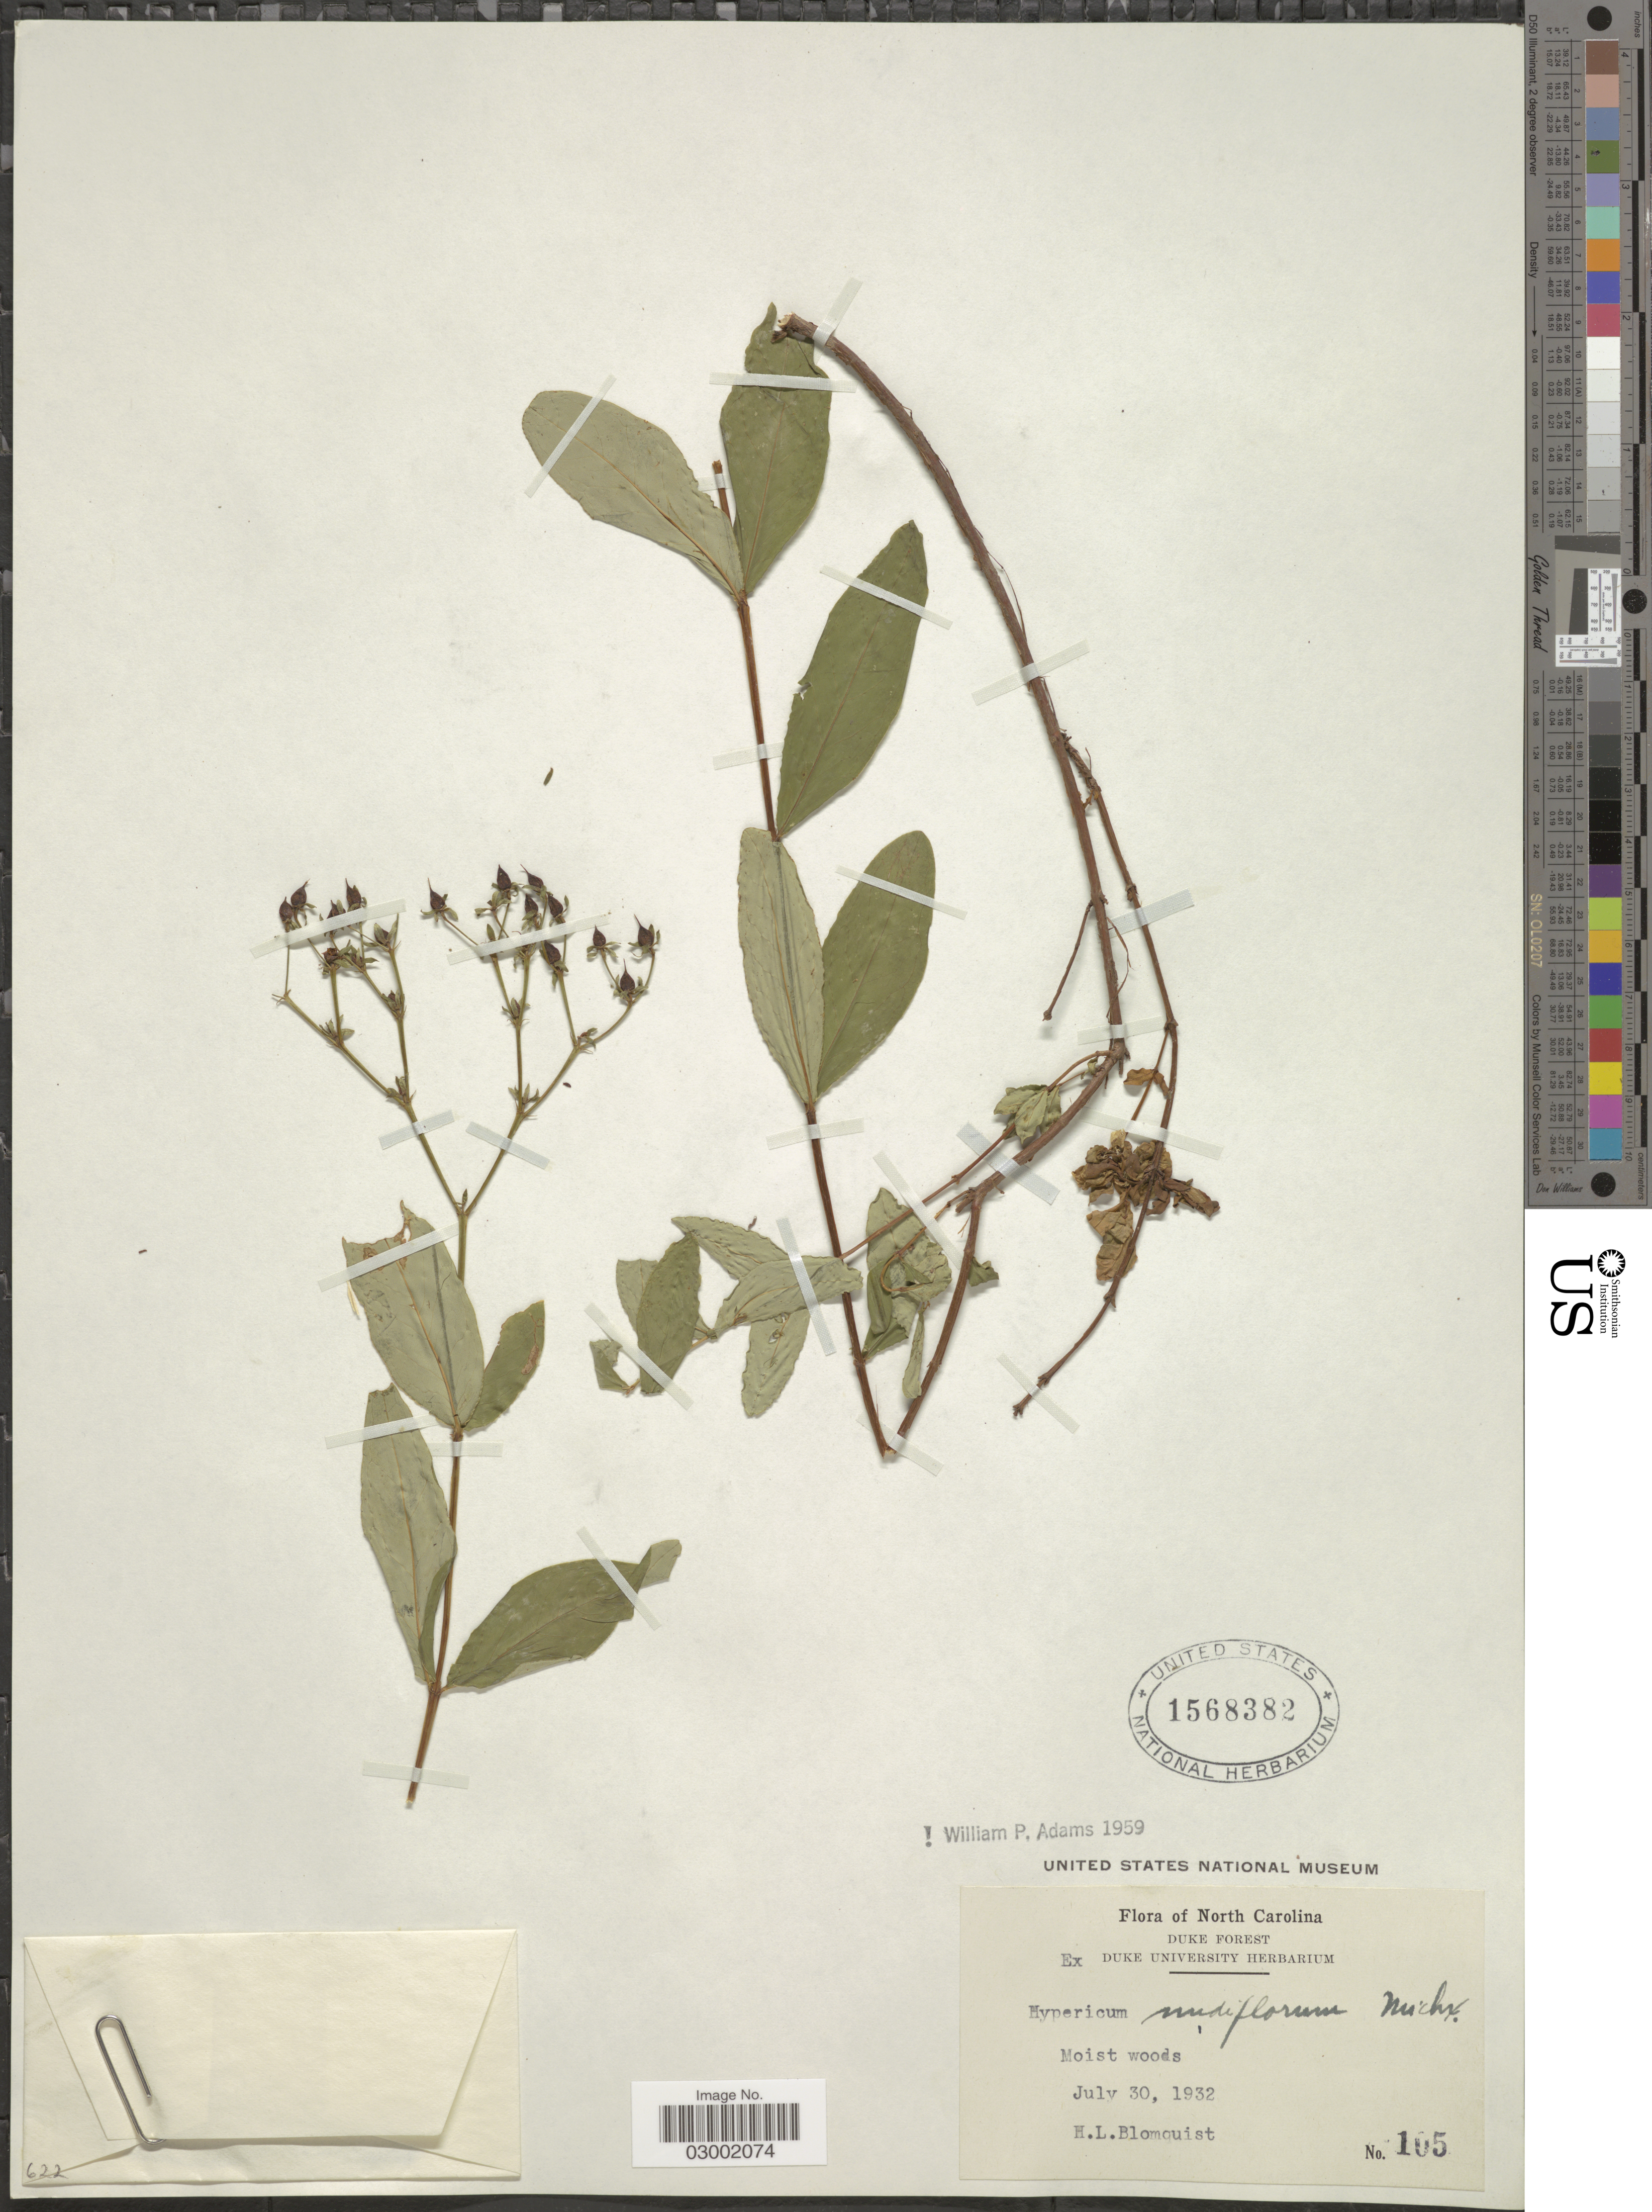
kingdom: Plantae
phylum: Tracheophyta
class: Magnoliopsida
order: Malpighiales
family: Hypericaceae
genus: Hypericum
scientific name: Hypericum nudiflorum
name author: Michx. ex Willd.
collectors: H. Blomquist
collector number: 105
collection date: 1932-07-30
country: United States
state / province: North Carolina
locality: Moist woods.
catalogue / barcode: US 1568382